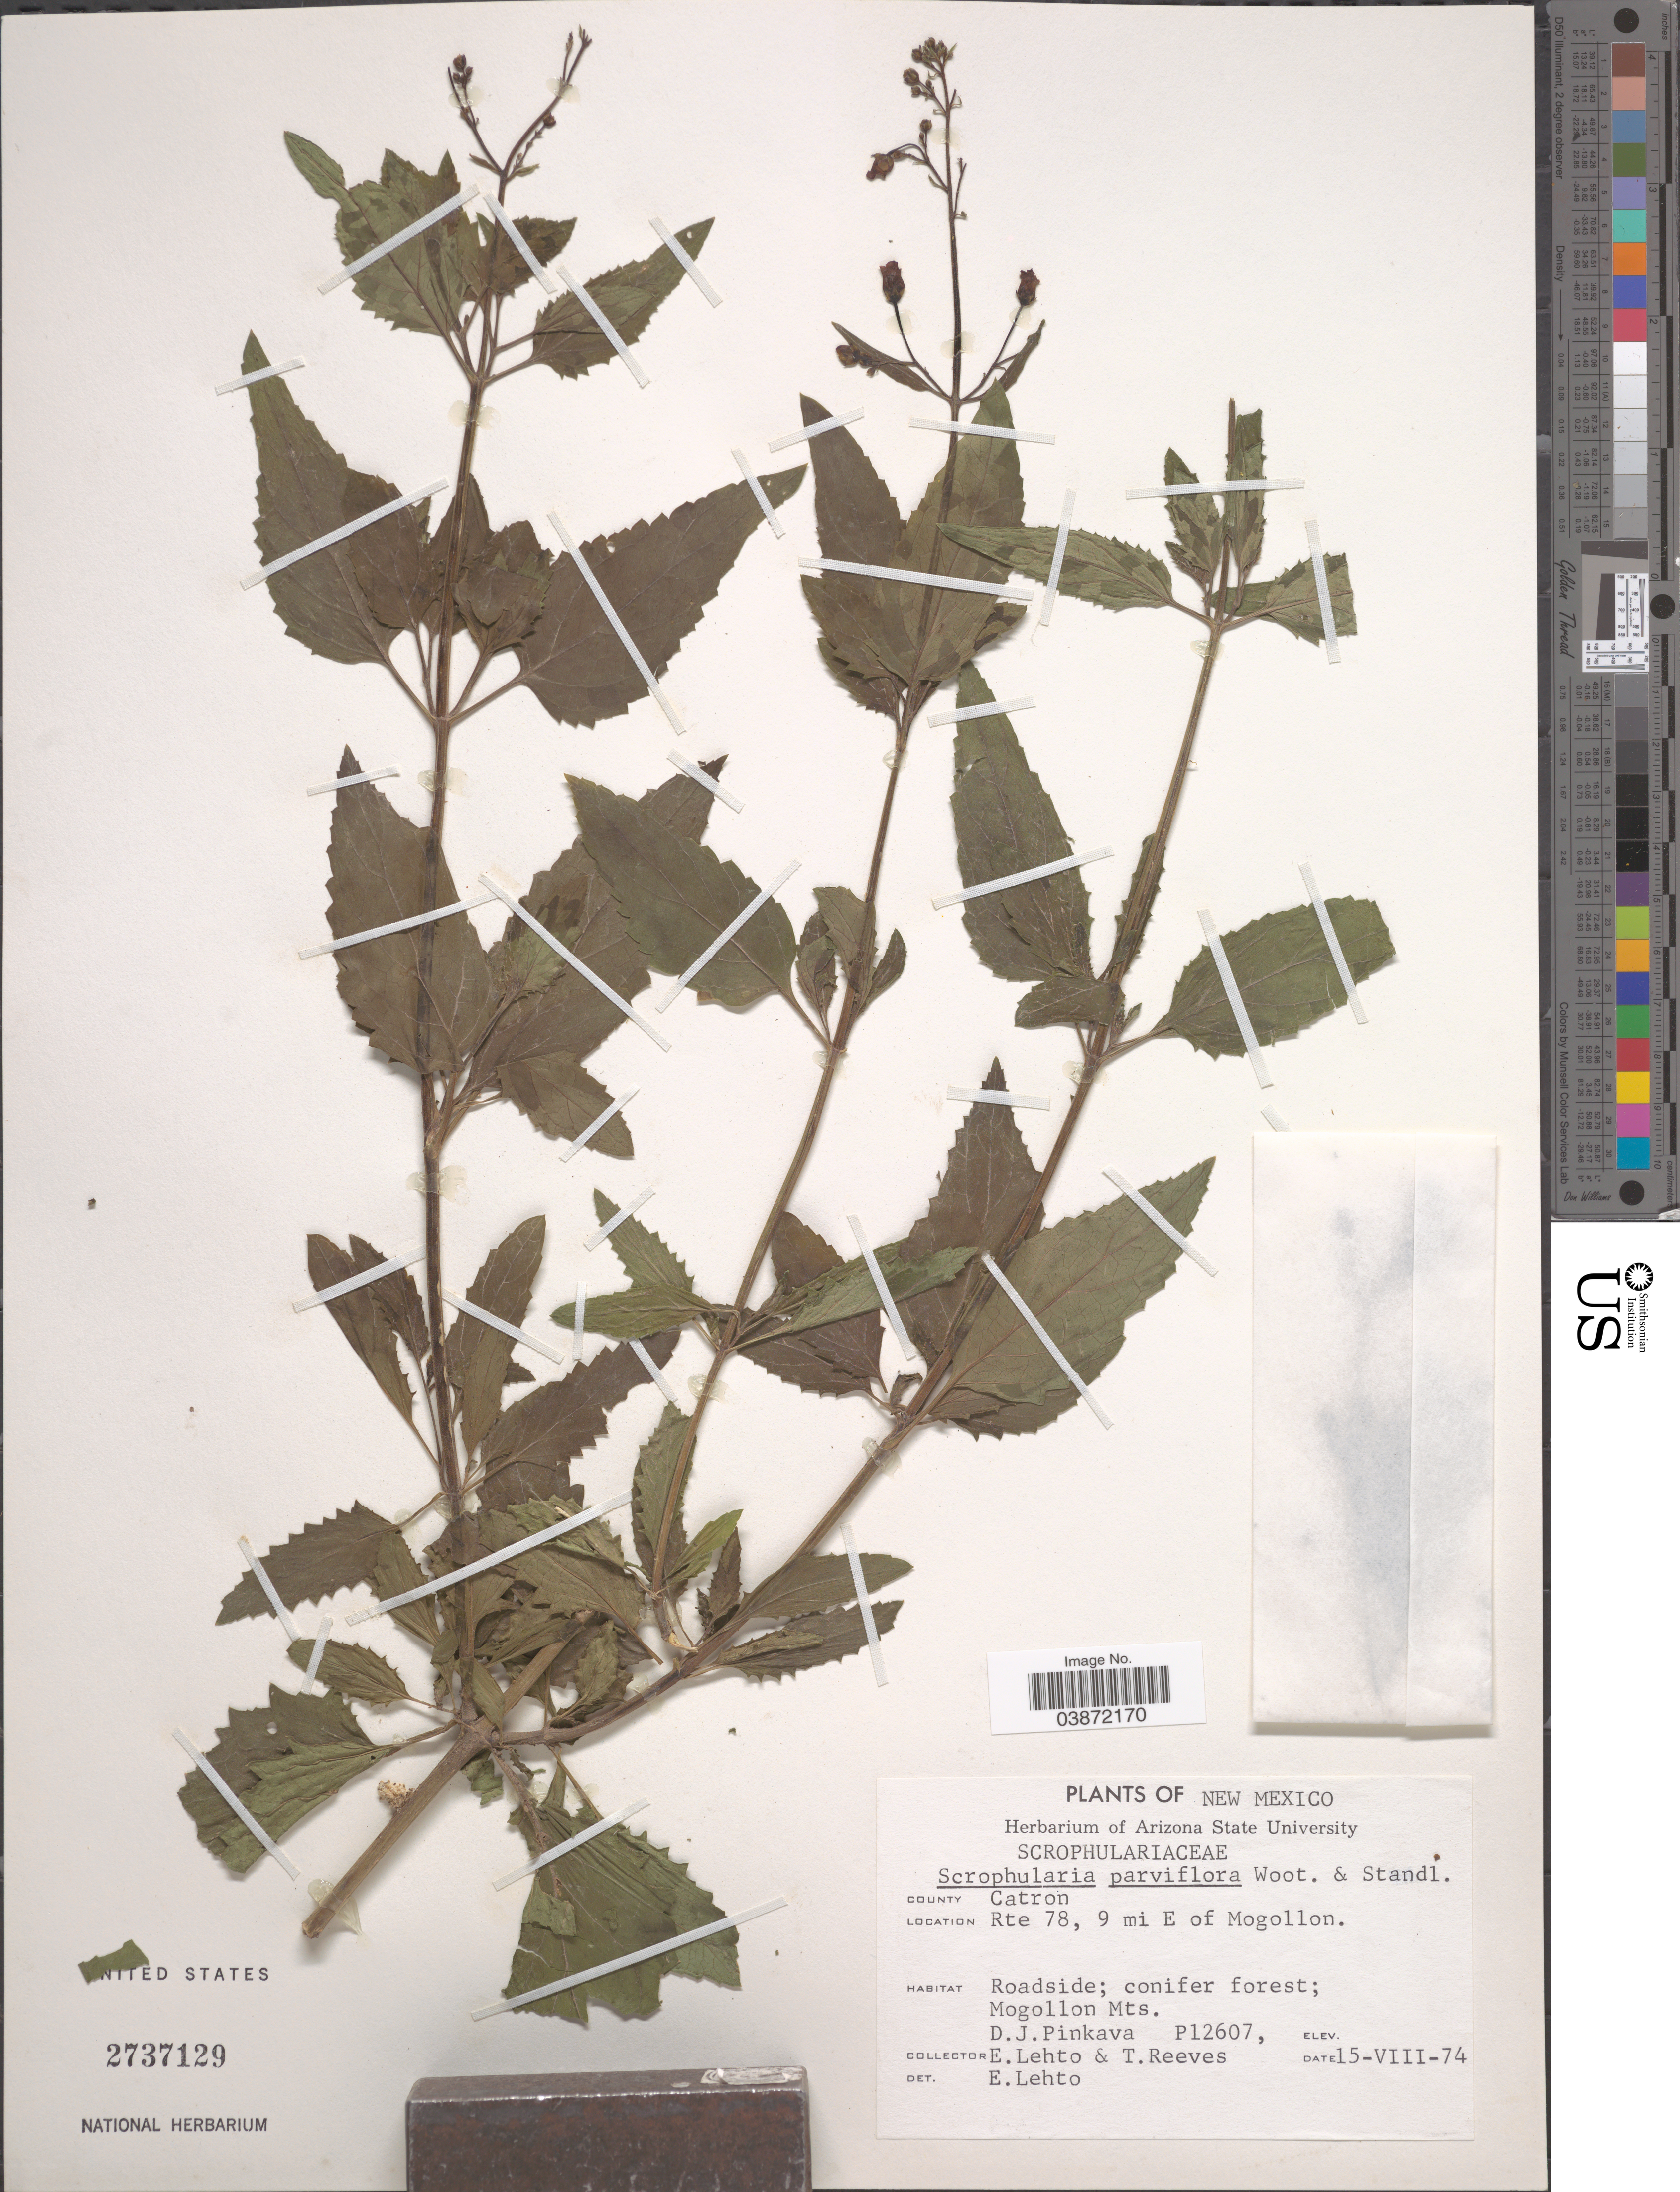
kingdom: Plantae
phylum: Tracheophyta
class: Magnoliopsida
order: Lamiales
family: Scrophulariaceae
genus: Scrophularia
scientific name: Scrophularia parviflora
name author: Wooton & Standl.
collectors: E. Lehto, T. Reeves & D. J. Pinkava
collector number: P12607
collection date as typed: Transcribed d/m/y: 15/8/74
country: United States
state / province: New Mexico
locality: County Catron. Rte 78, 9 mi E of Mogollon. Roadside; conifer forest; Mogollon Mts.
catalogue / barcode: US 2737129